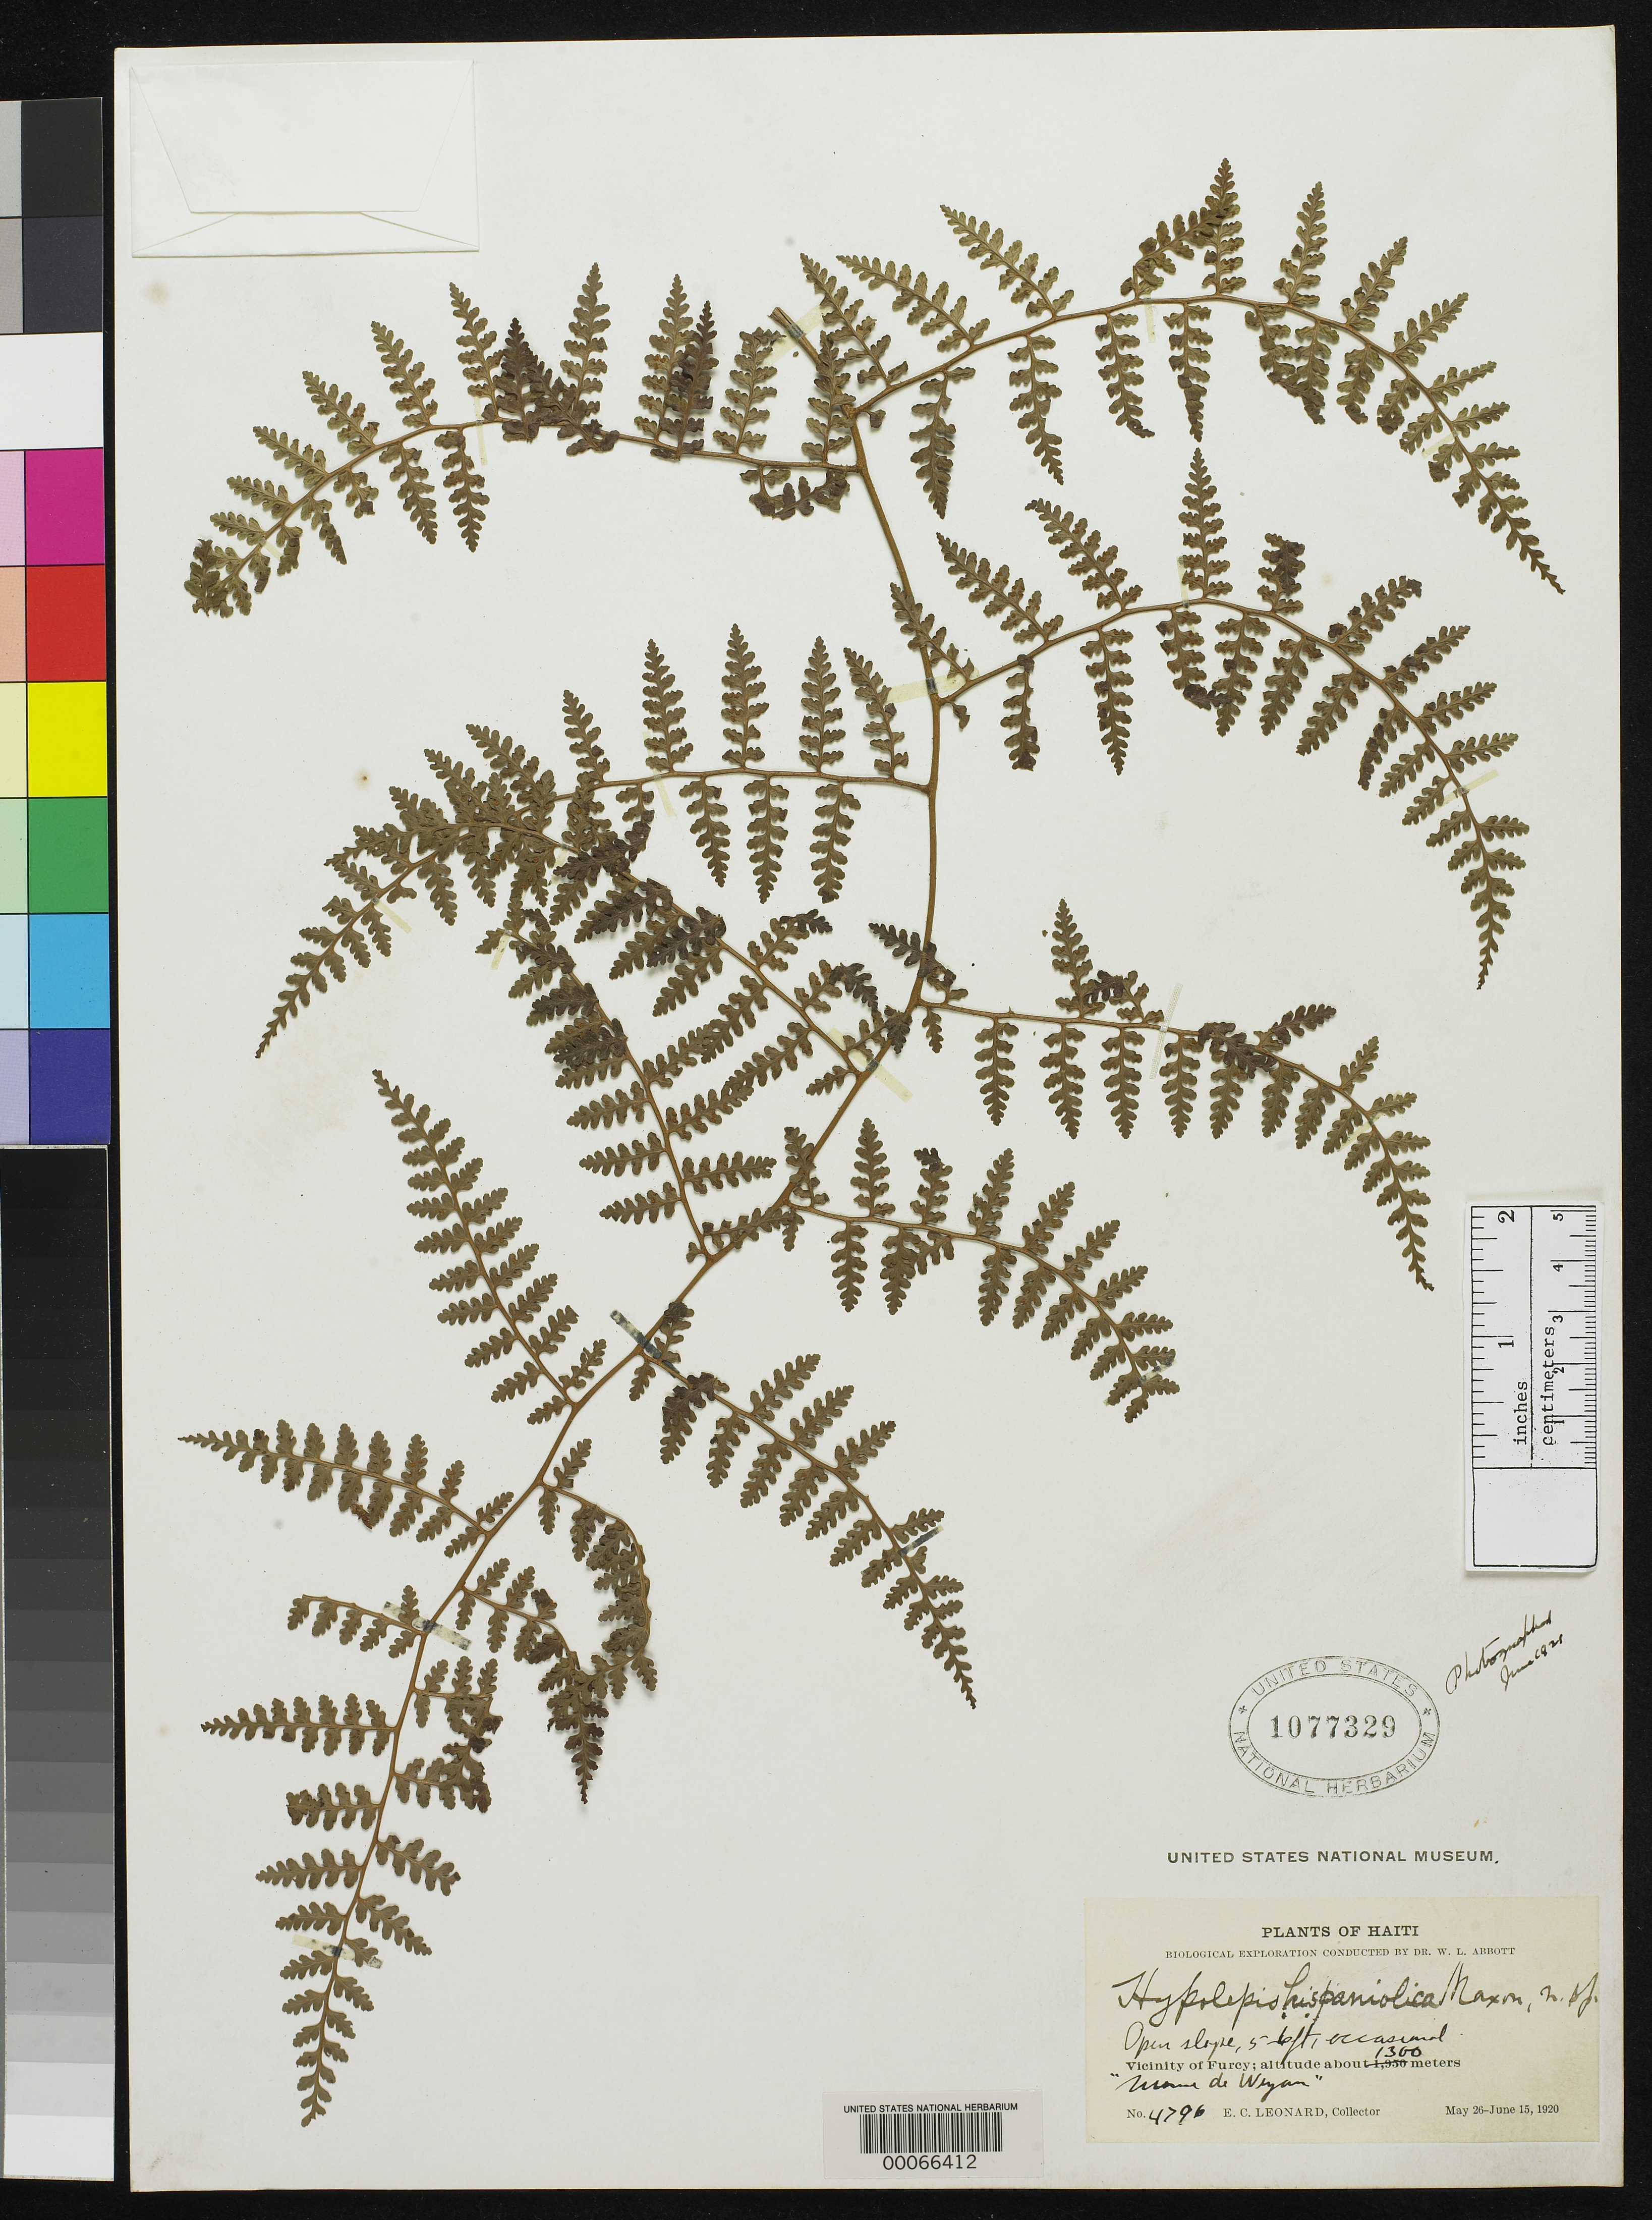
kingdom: Plantae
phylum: Tracheophyta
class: Polypodiopsida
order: Polypodiales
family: Dennstaedtiaceae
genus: Hypolepis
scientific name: Hypolepis hispaniolica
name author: Maxon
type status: Holotype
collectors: E. C. Leonard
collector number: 4796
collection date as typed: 26 May 1920 to 13 Jun 1920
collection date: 1920-05-26/1920-06-13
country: Haiti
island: Hispaniola Island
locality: Vicinity of Furcy, Morne de Weyan.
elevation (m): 1300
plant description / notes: Holotype comprises sheets 1077327, 1077328 & 1077329.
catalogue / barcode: US 1077329